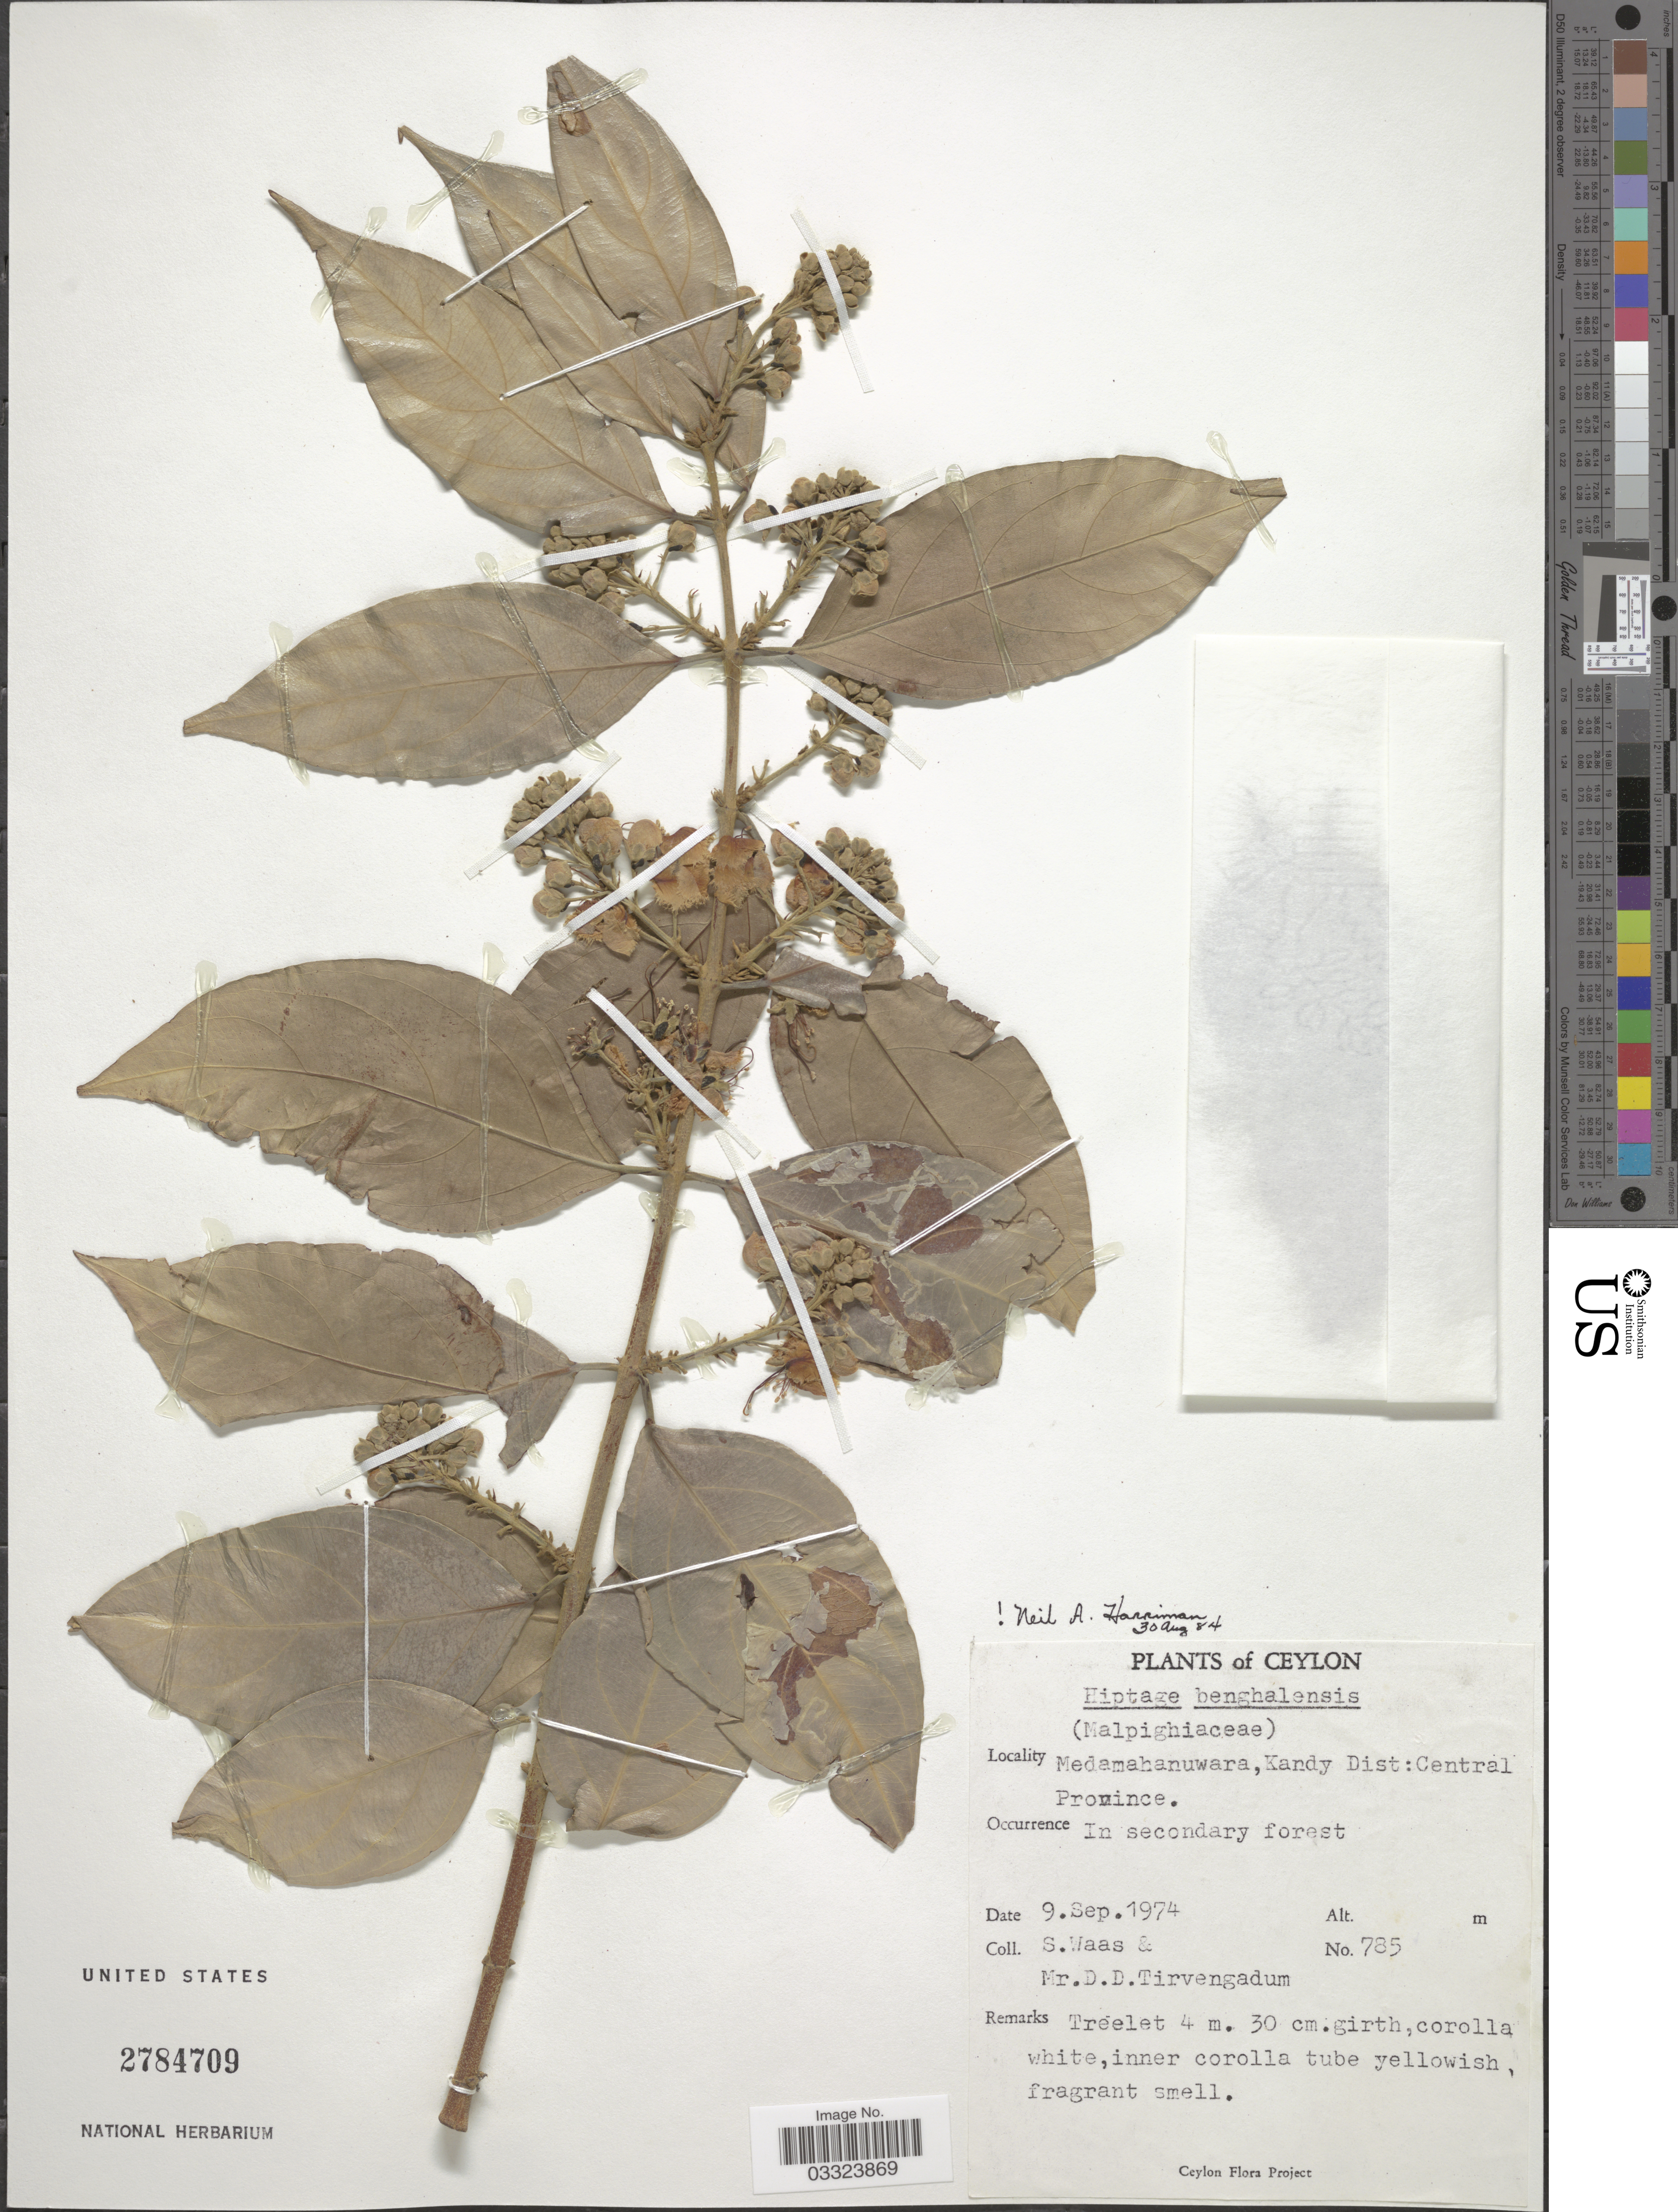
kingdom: Plantae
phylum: Tracheophyta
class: Magnoliopsida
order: Malpighiales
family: Malpighiaceae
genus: Hiptage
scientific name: Hiptage benghalensis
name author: (L.) Kurz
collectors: S. Waas & D. Tirvengadum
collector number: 785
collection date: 1974-09-09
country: Sri Lanka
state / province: Central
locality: Ceylon. Medamahanuwara, Kandy Dist.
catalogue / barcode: US 2784709